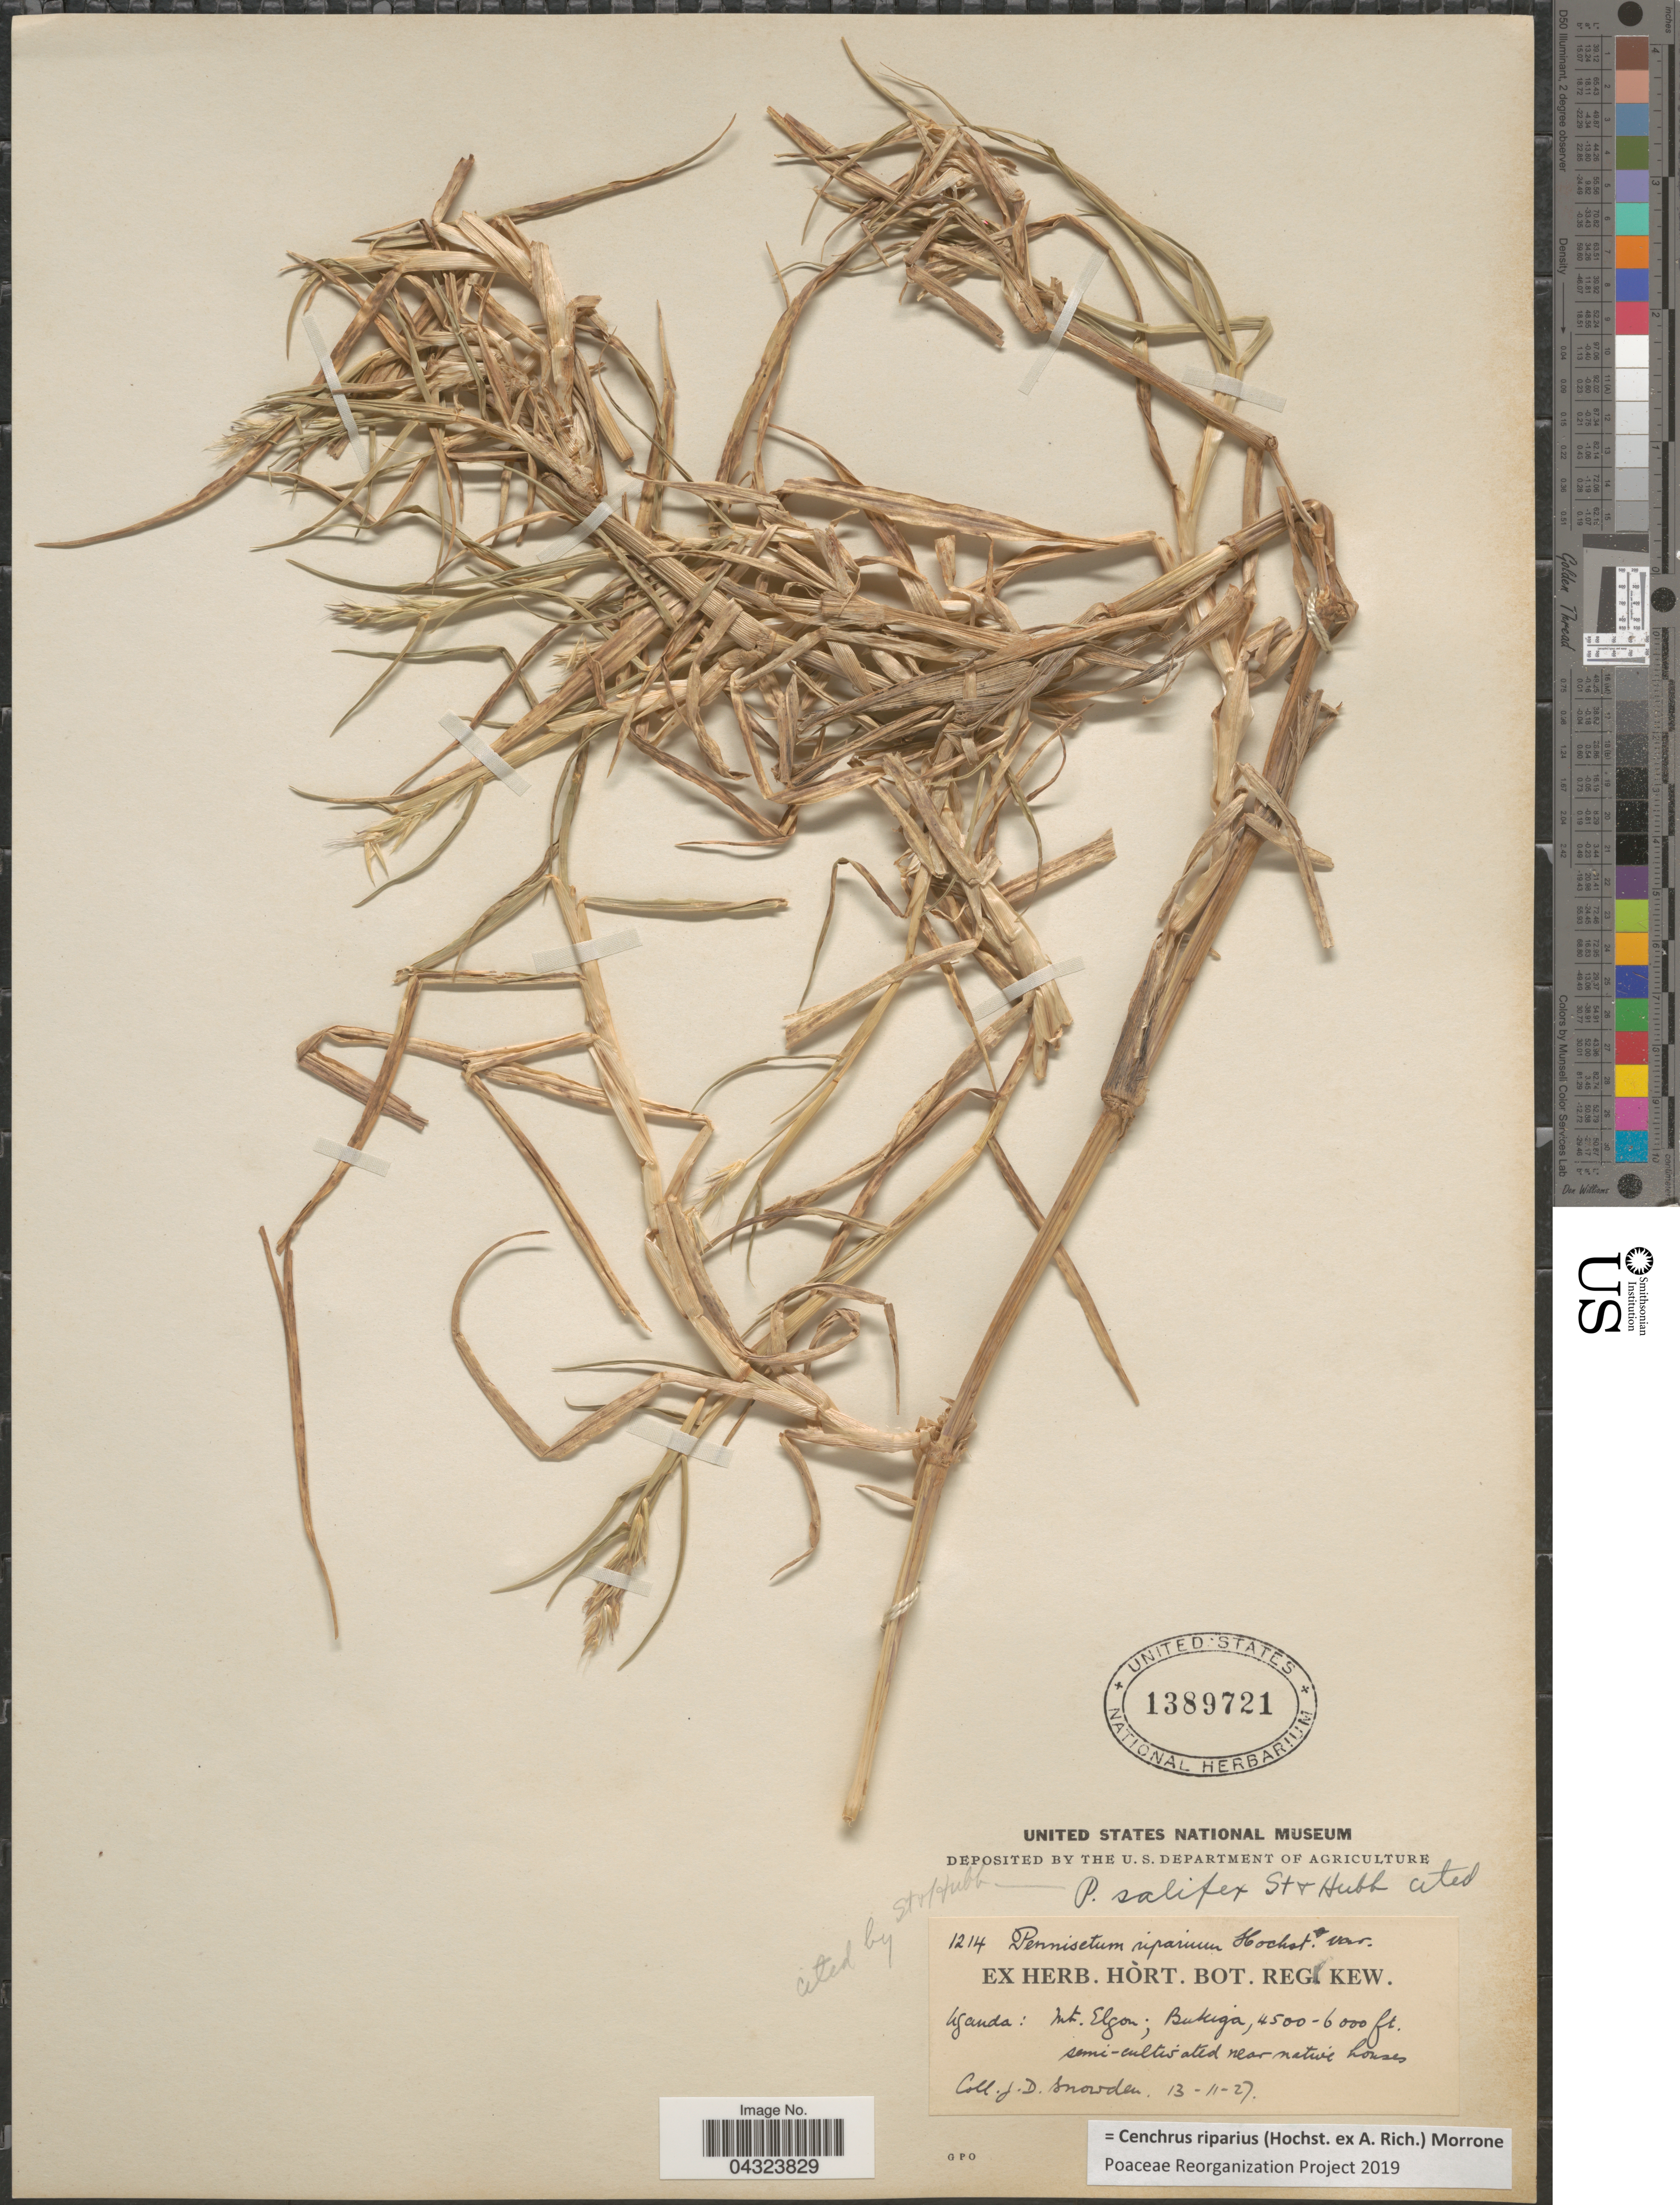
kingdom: Plantae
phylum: Tracheophyta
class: Liliopsida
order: Poales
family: Poaceae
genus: Cenchrus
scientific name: Cenchrus riparius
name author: (Hochst. ex A. Rich.) Morrone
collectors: J. Snowden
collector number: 1214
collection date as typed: Transcribed d/m/y: 13/11/27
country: Uganda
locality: Mt. Elgon; Bukiga.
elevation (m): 1372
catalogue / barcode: US 1389721